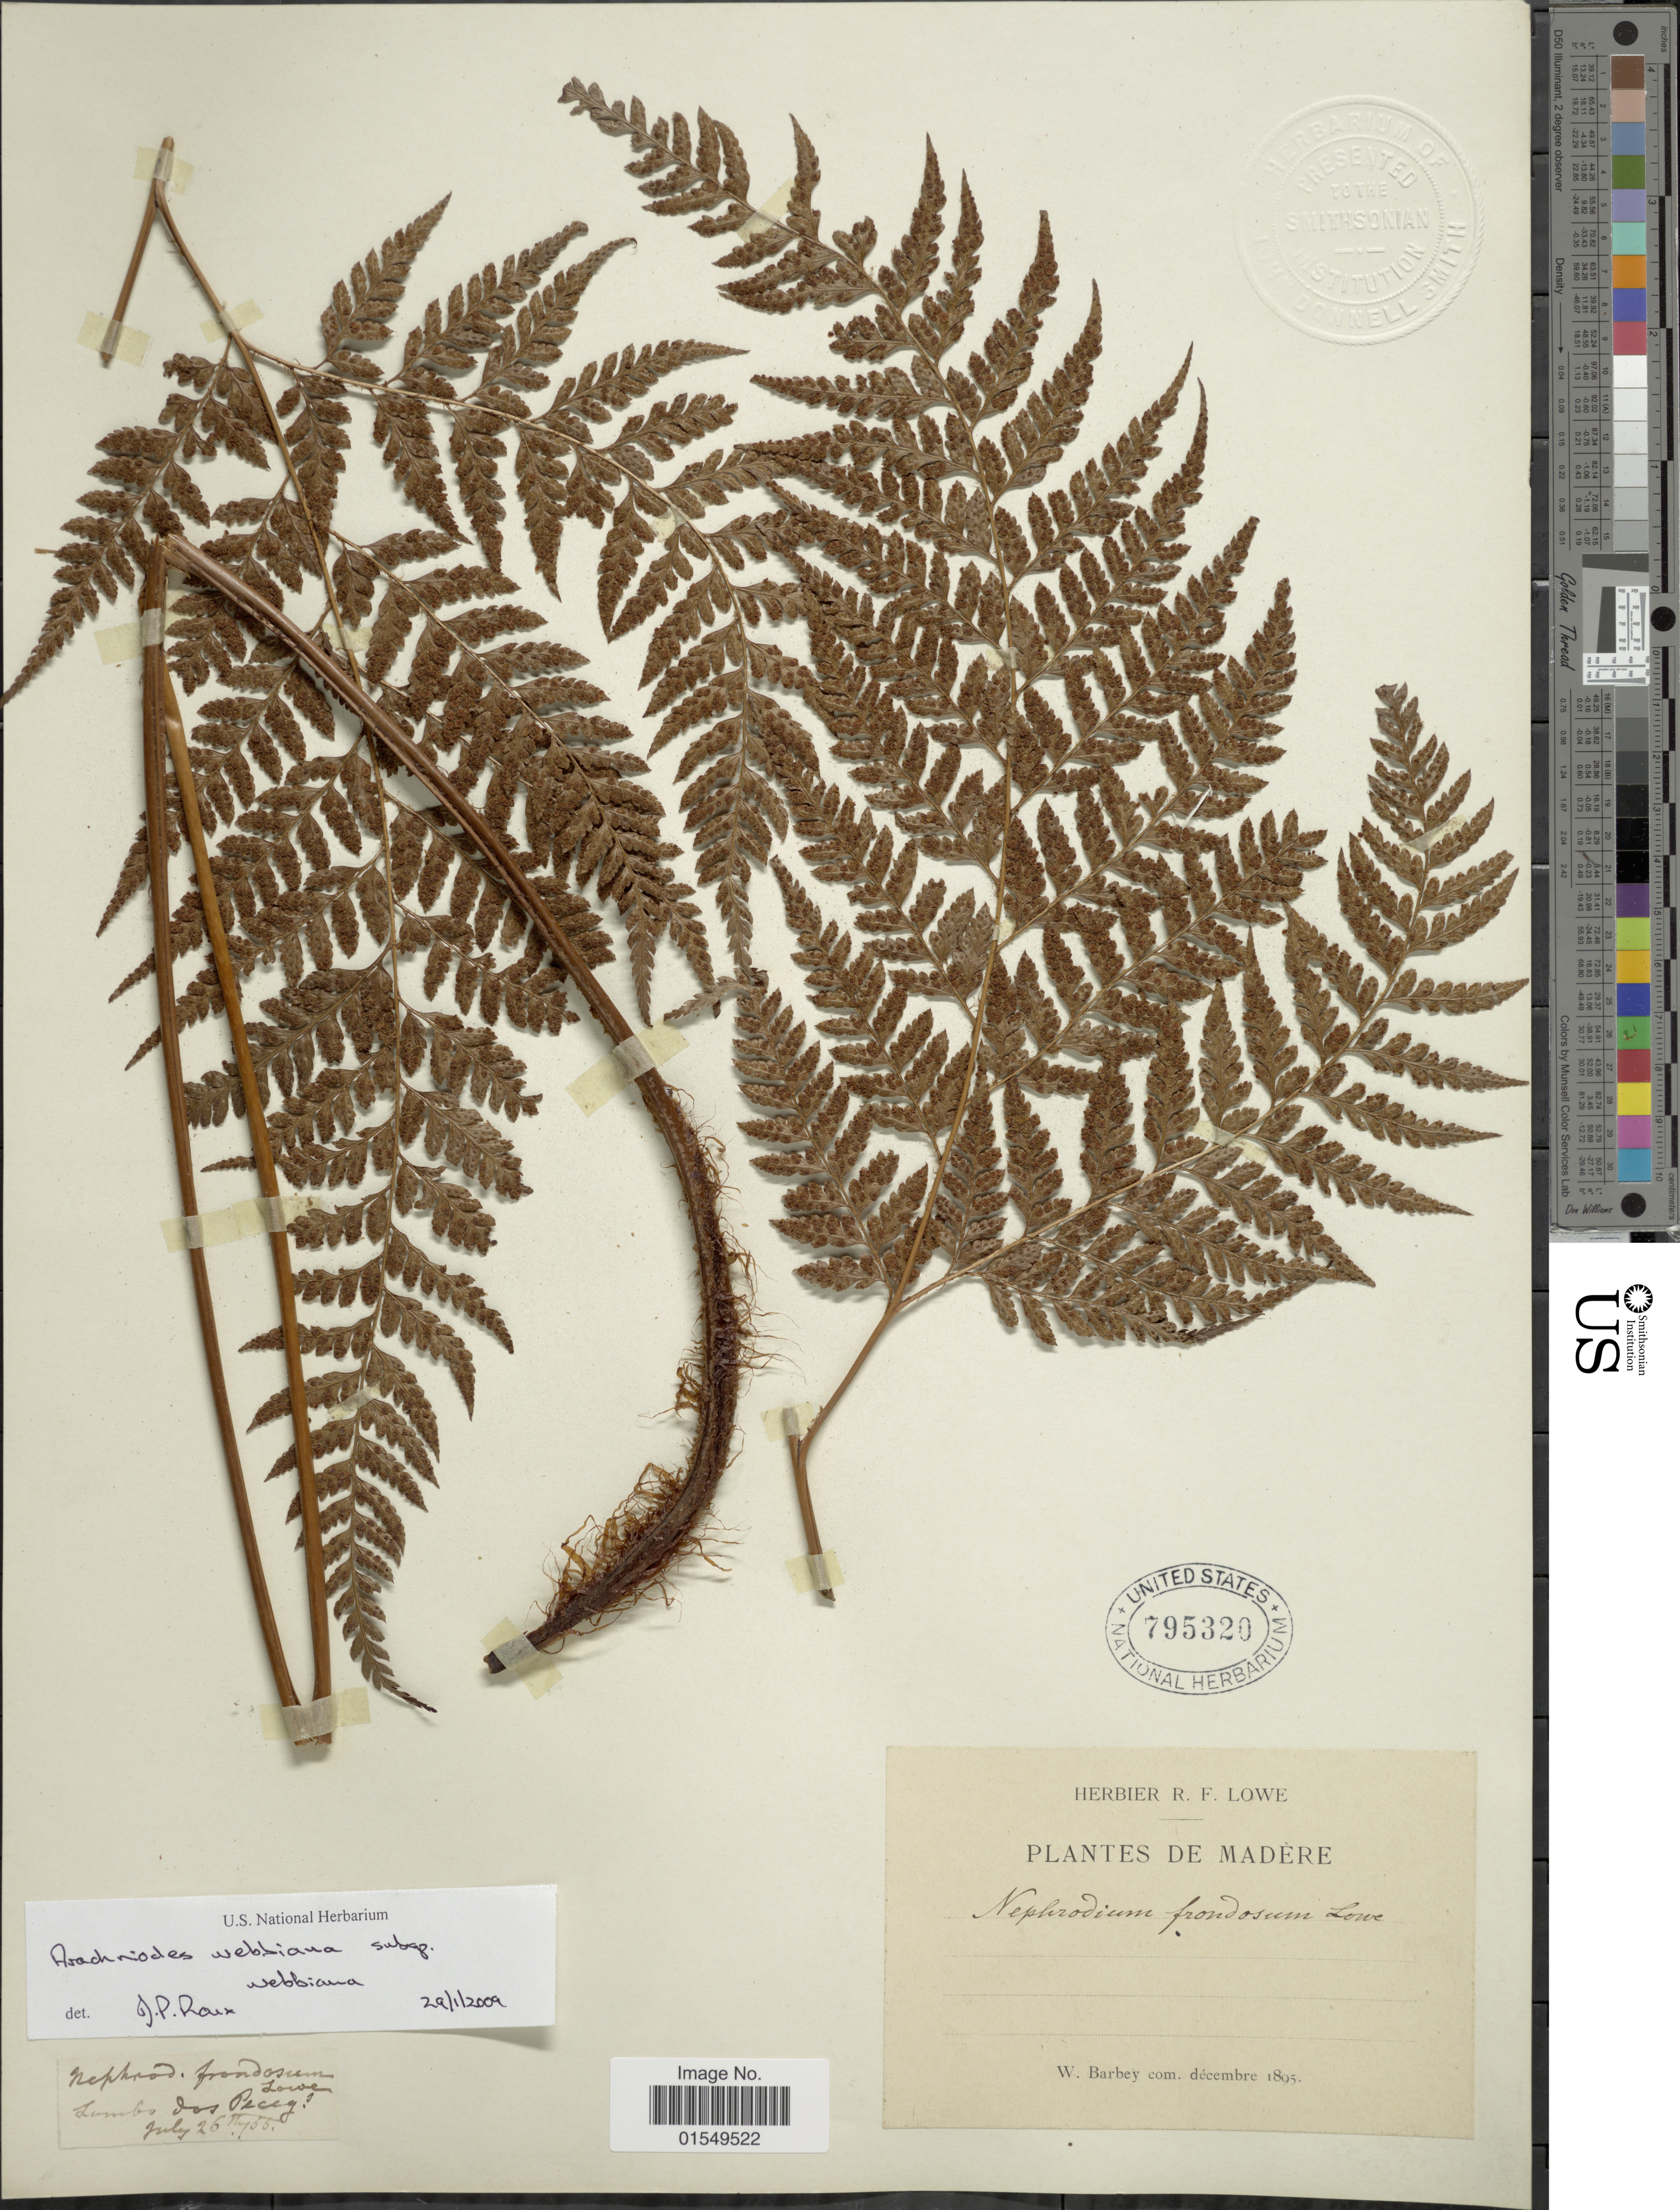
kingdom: Plantae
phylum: Tracheophyta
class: Polypodiopsida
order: Polypodiales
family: Dryopteridaceae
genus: Arachniodes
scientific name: Arachniodes webbiana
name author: (A. Braun) Schelpe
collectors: ex herb. R. F. Lowe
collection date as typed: Transcribed d/m/y: 26/7/55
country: Portugal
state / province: Madeira (Aut. Reg.)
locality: Lumbo dos Peceg [unsure placement]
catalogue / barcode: US 795320